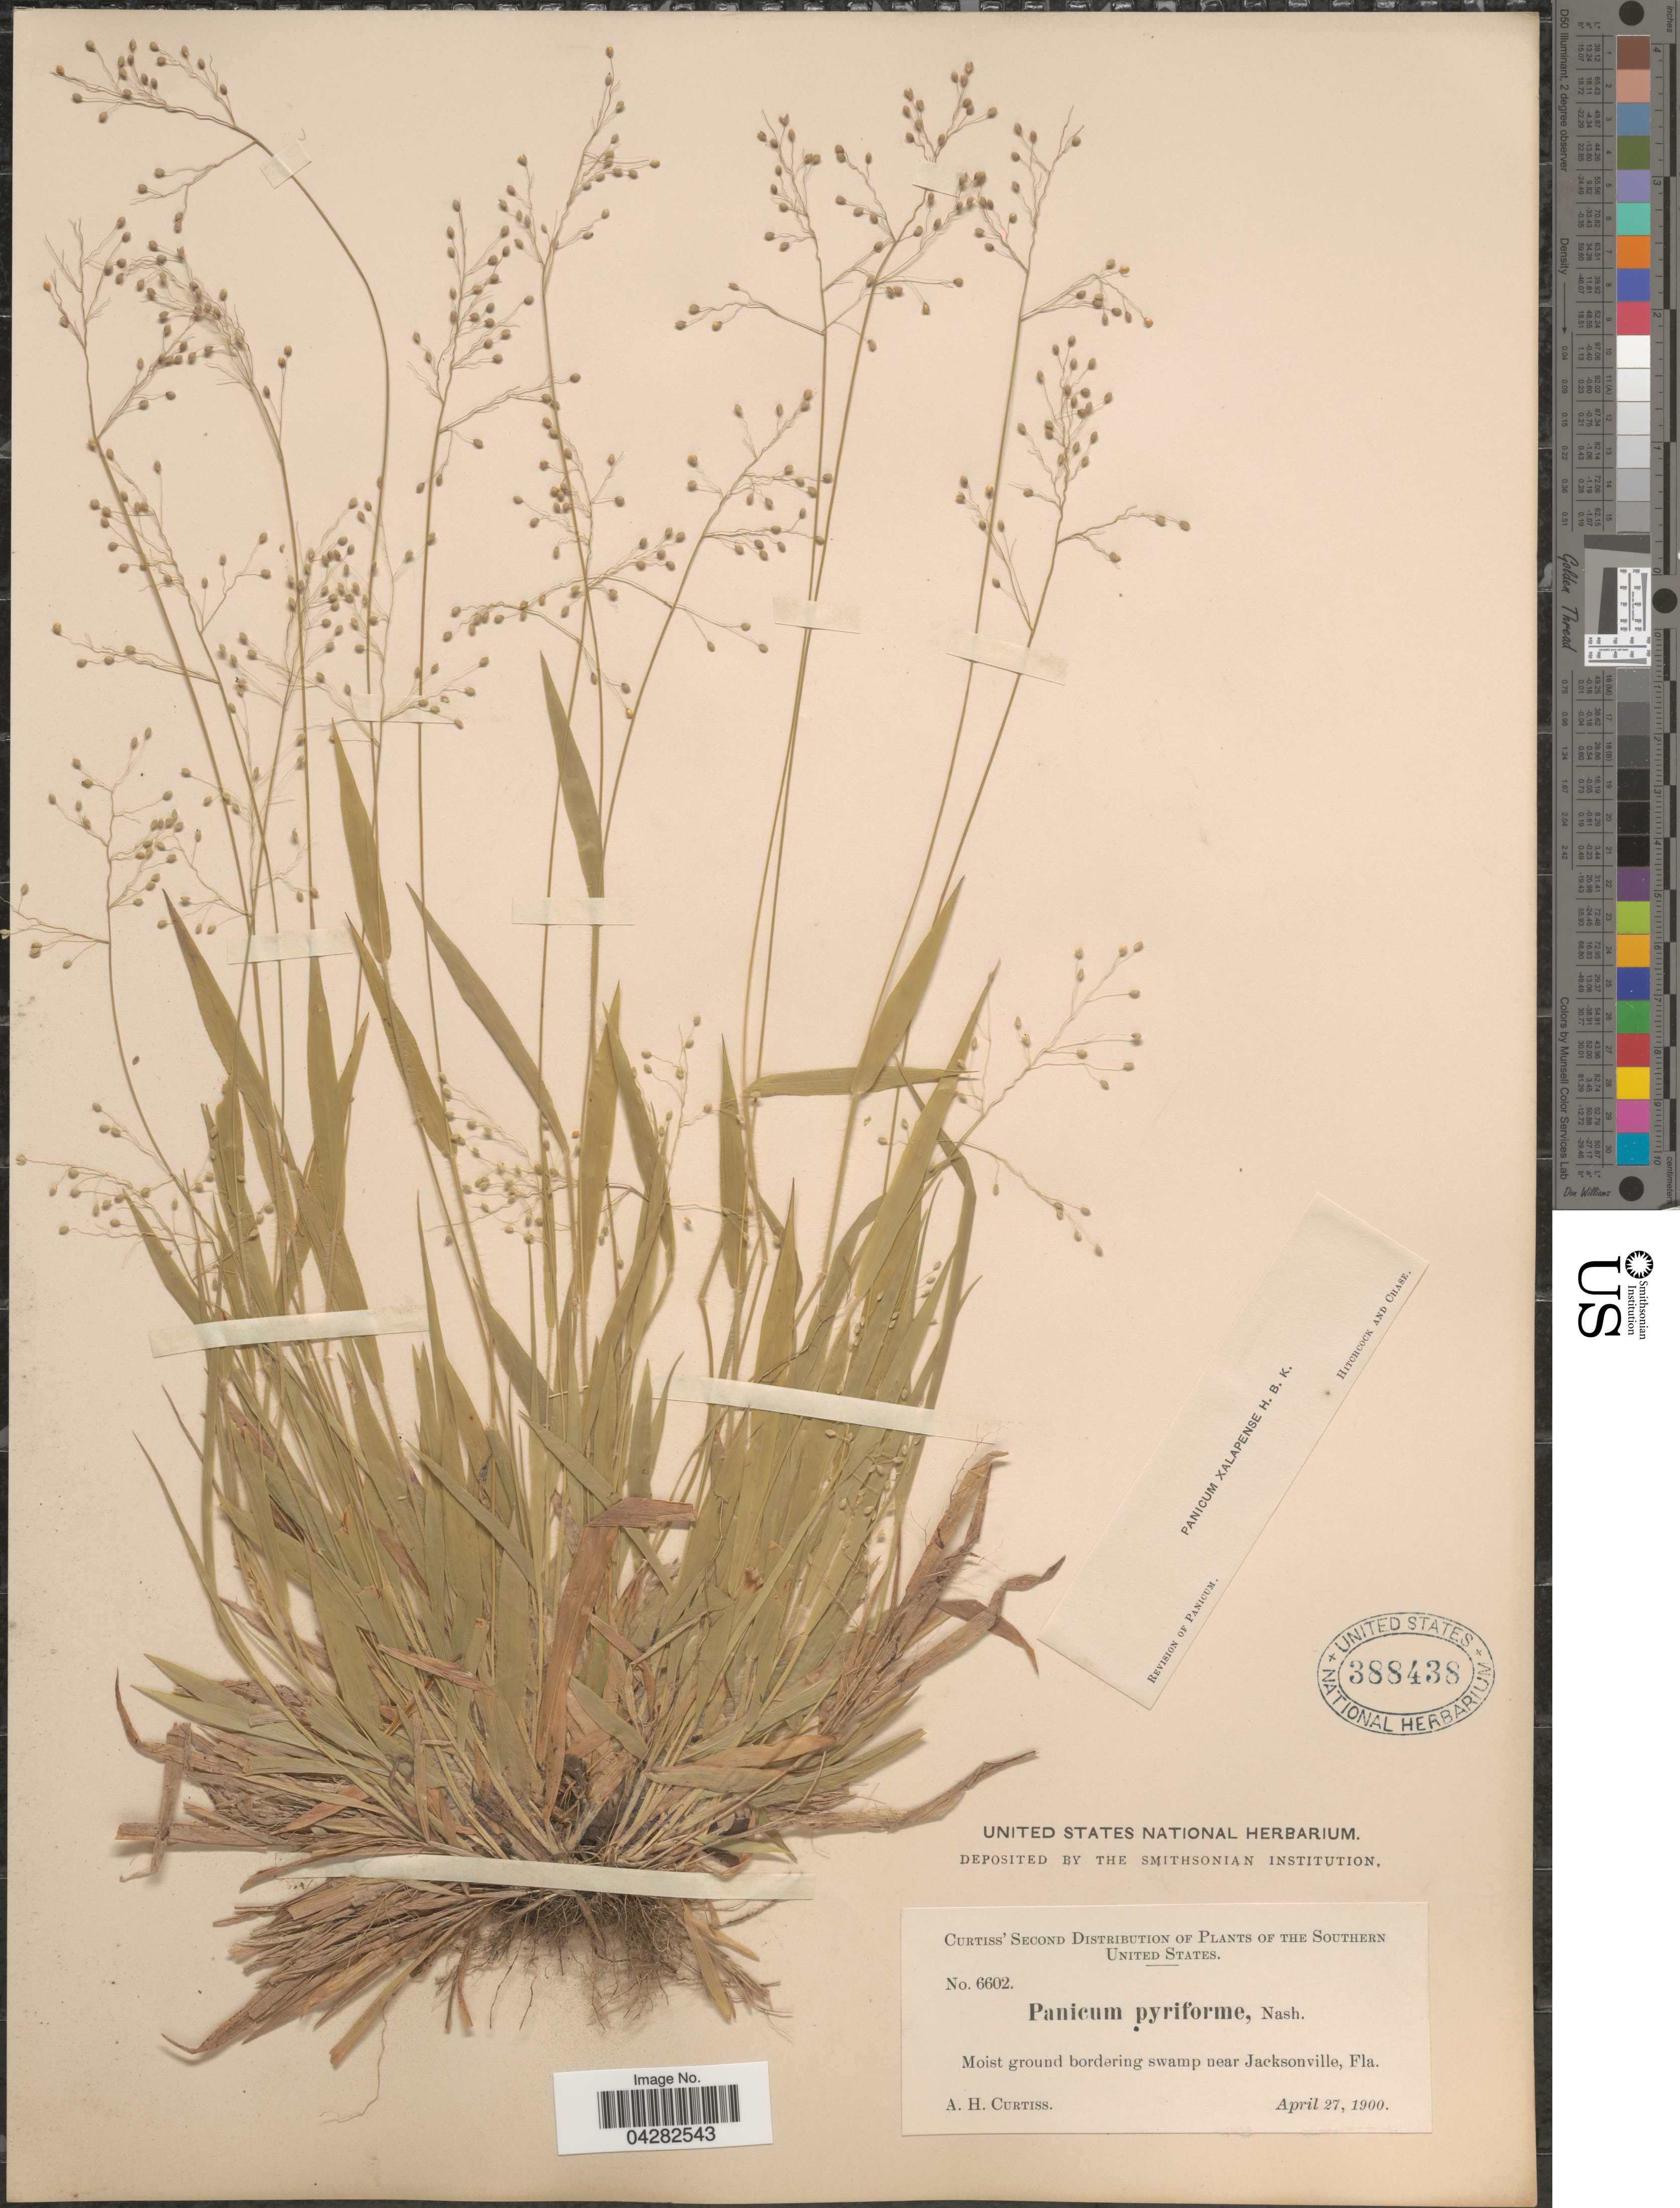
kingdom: Plantae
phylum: Tracheophyta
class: Liliopsida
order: Poales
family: Poaceae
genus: Dichanthelium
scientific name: Dichanthelium laxiflorum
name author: (Lam.) Gould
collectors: A. H. Curtiss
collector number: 6602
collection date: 1900-04-27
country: United States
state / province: Florida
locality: The Southern United States. Near Jacksonville.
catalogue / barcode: US 388438